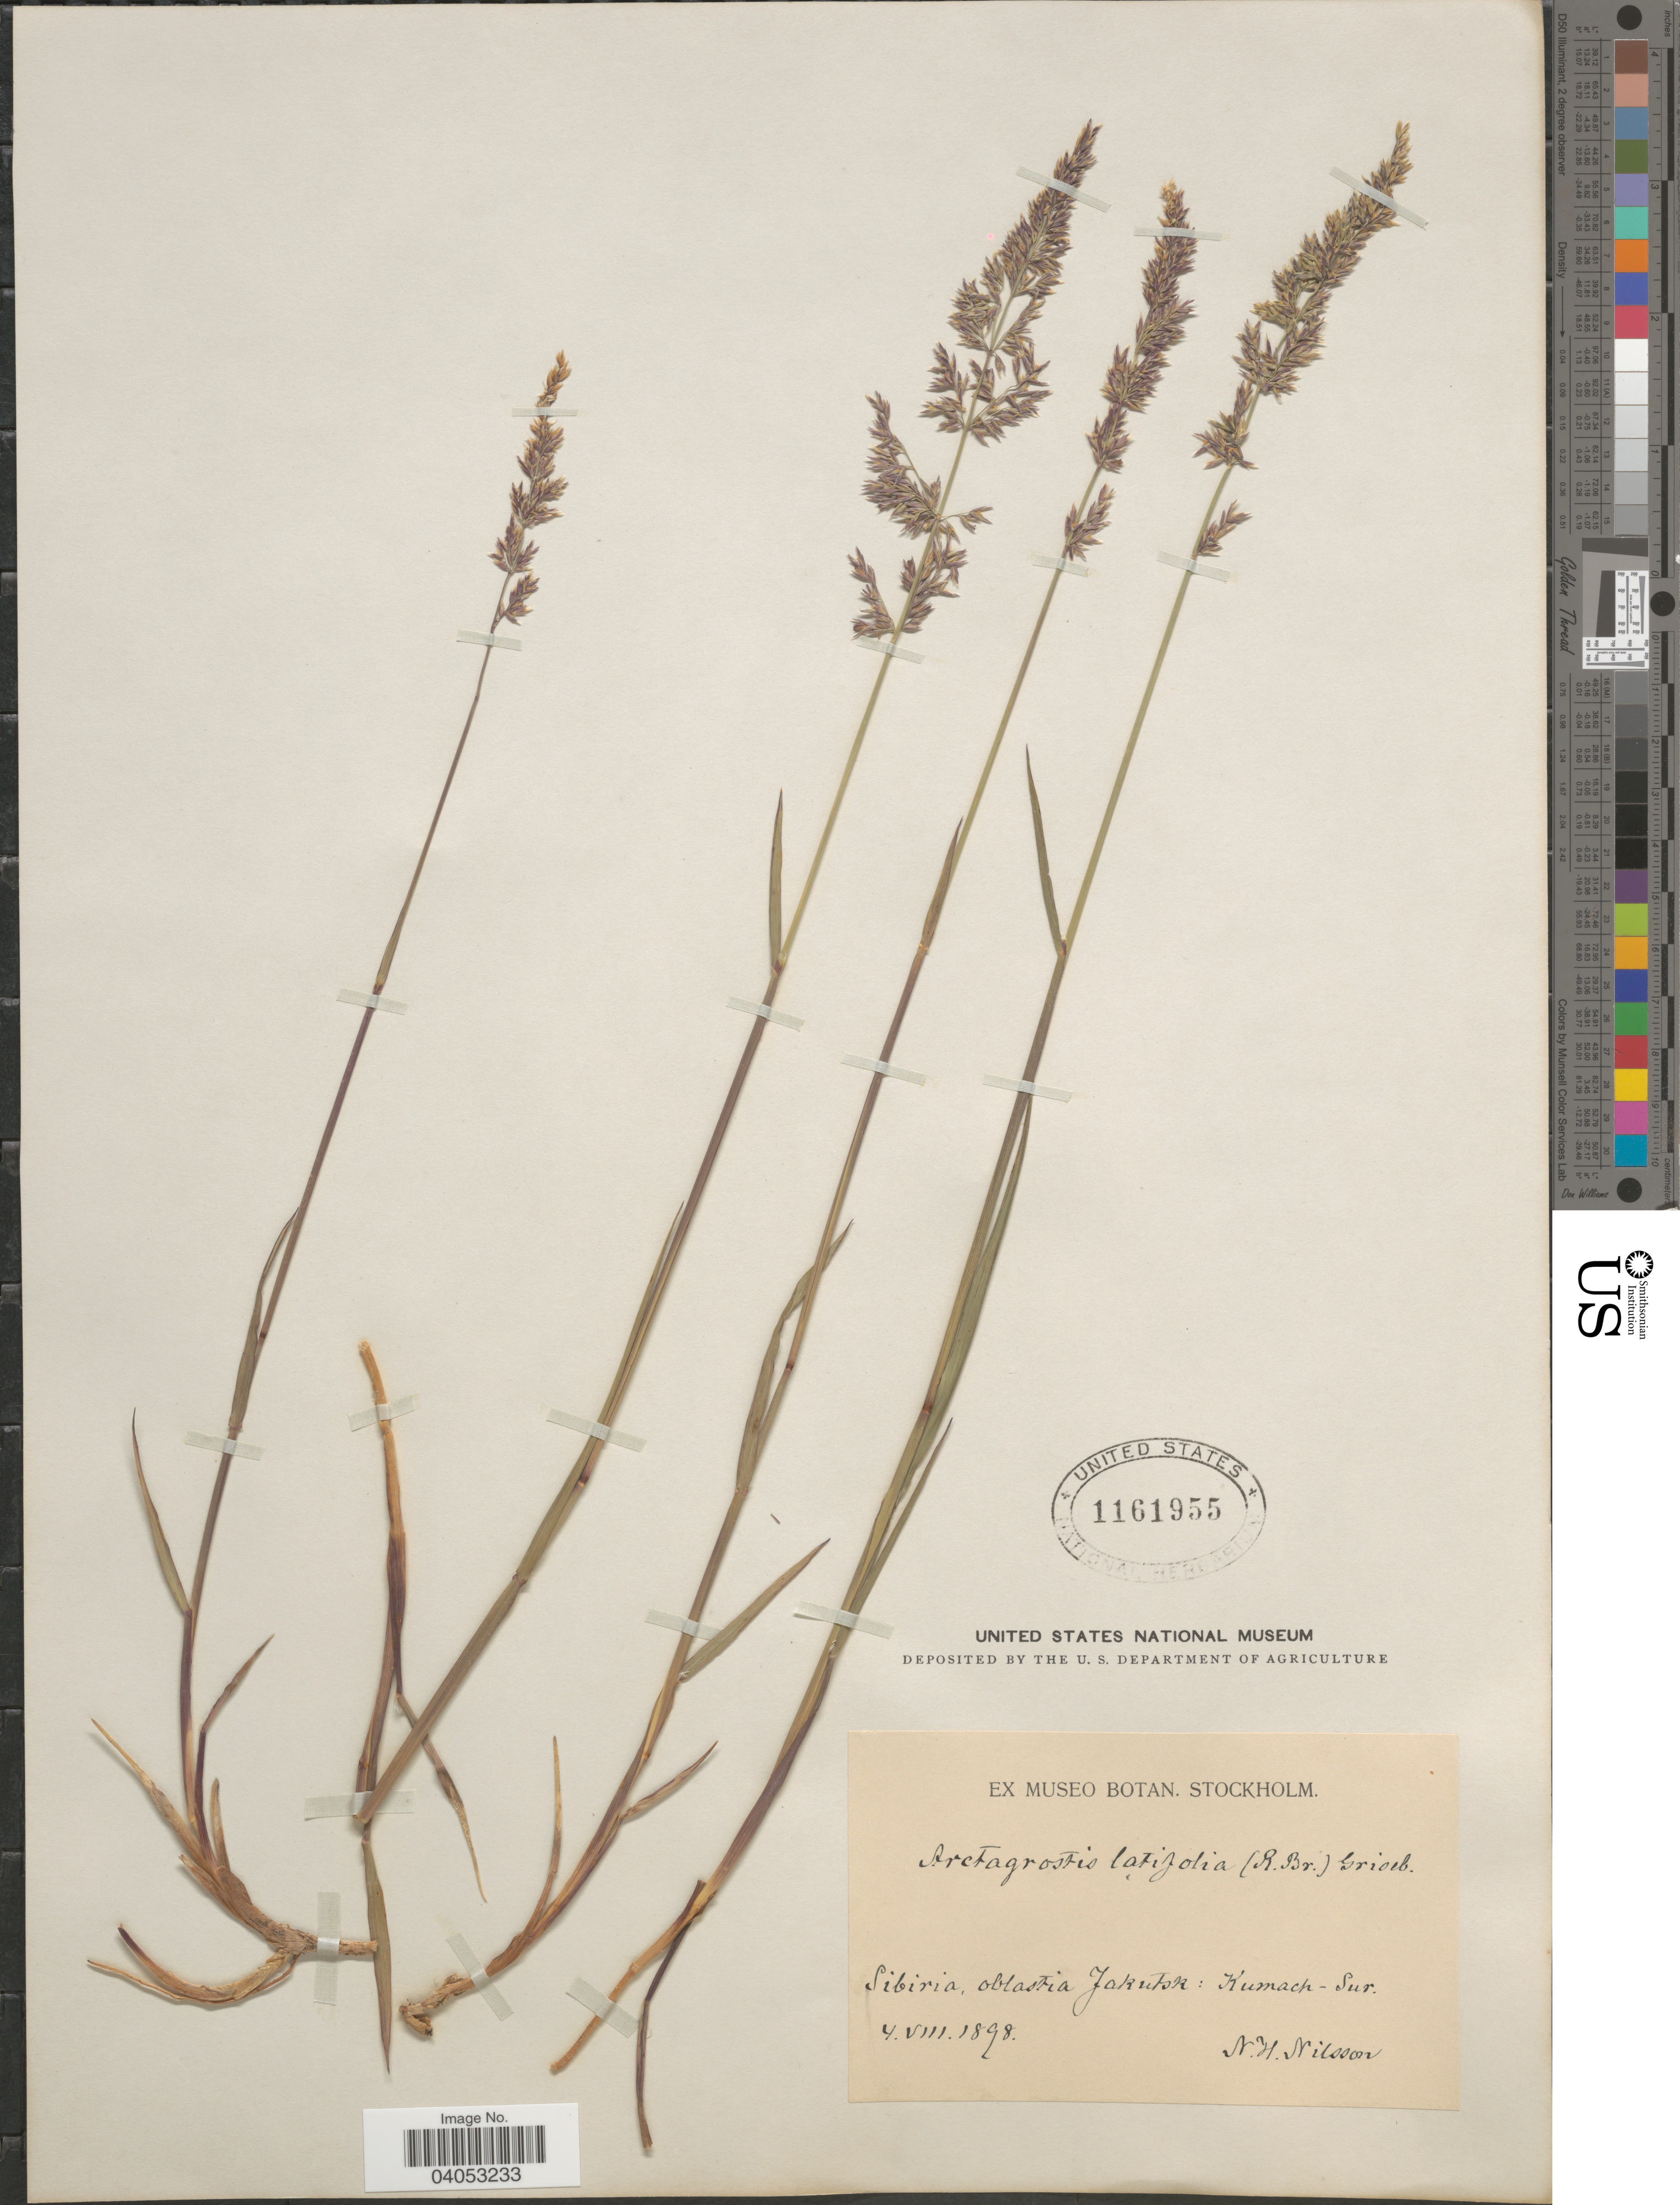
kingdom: Plantae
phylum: Tracheophyta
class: Liliopsida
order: Poales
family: Poaceae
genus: Arctagrostis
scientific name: Arctagrostis latifolia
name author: (R. Br.) Griseb.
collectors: N. H. Nilsson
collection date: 1898-08-04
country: Russian Federation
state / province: Sakha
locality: Sibiria, oblastia Jakutsk: Kumach-Sur.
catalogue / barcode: US 1161955